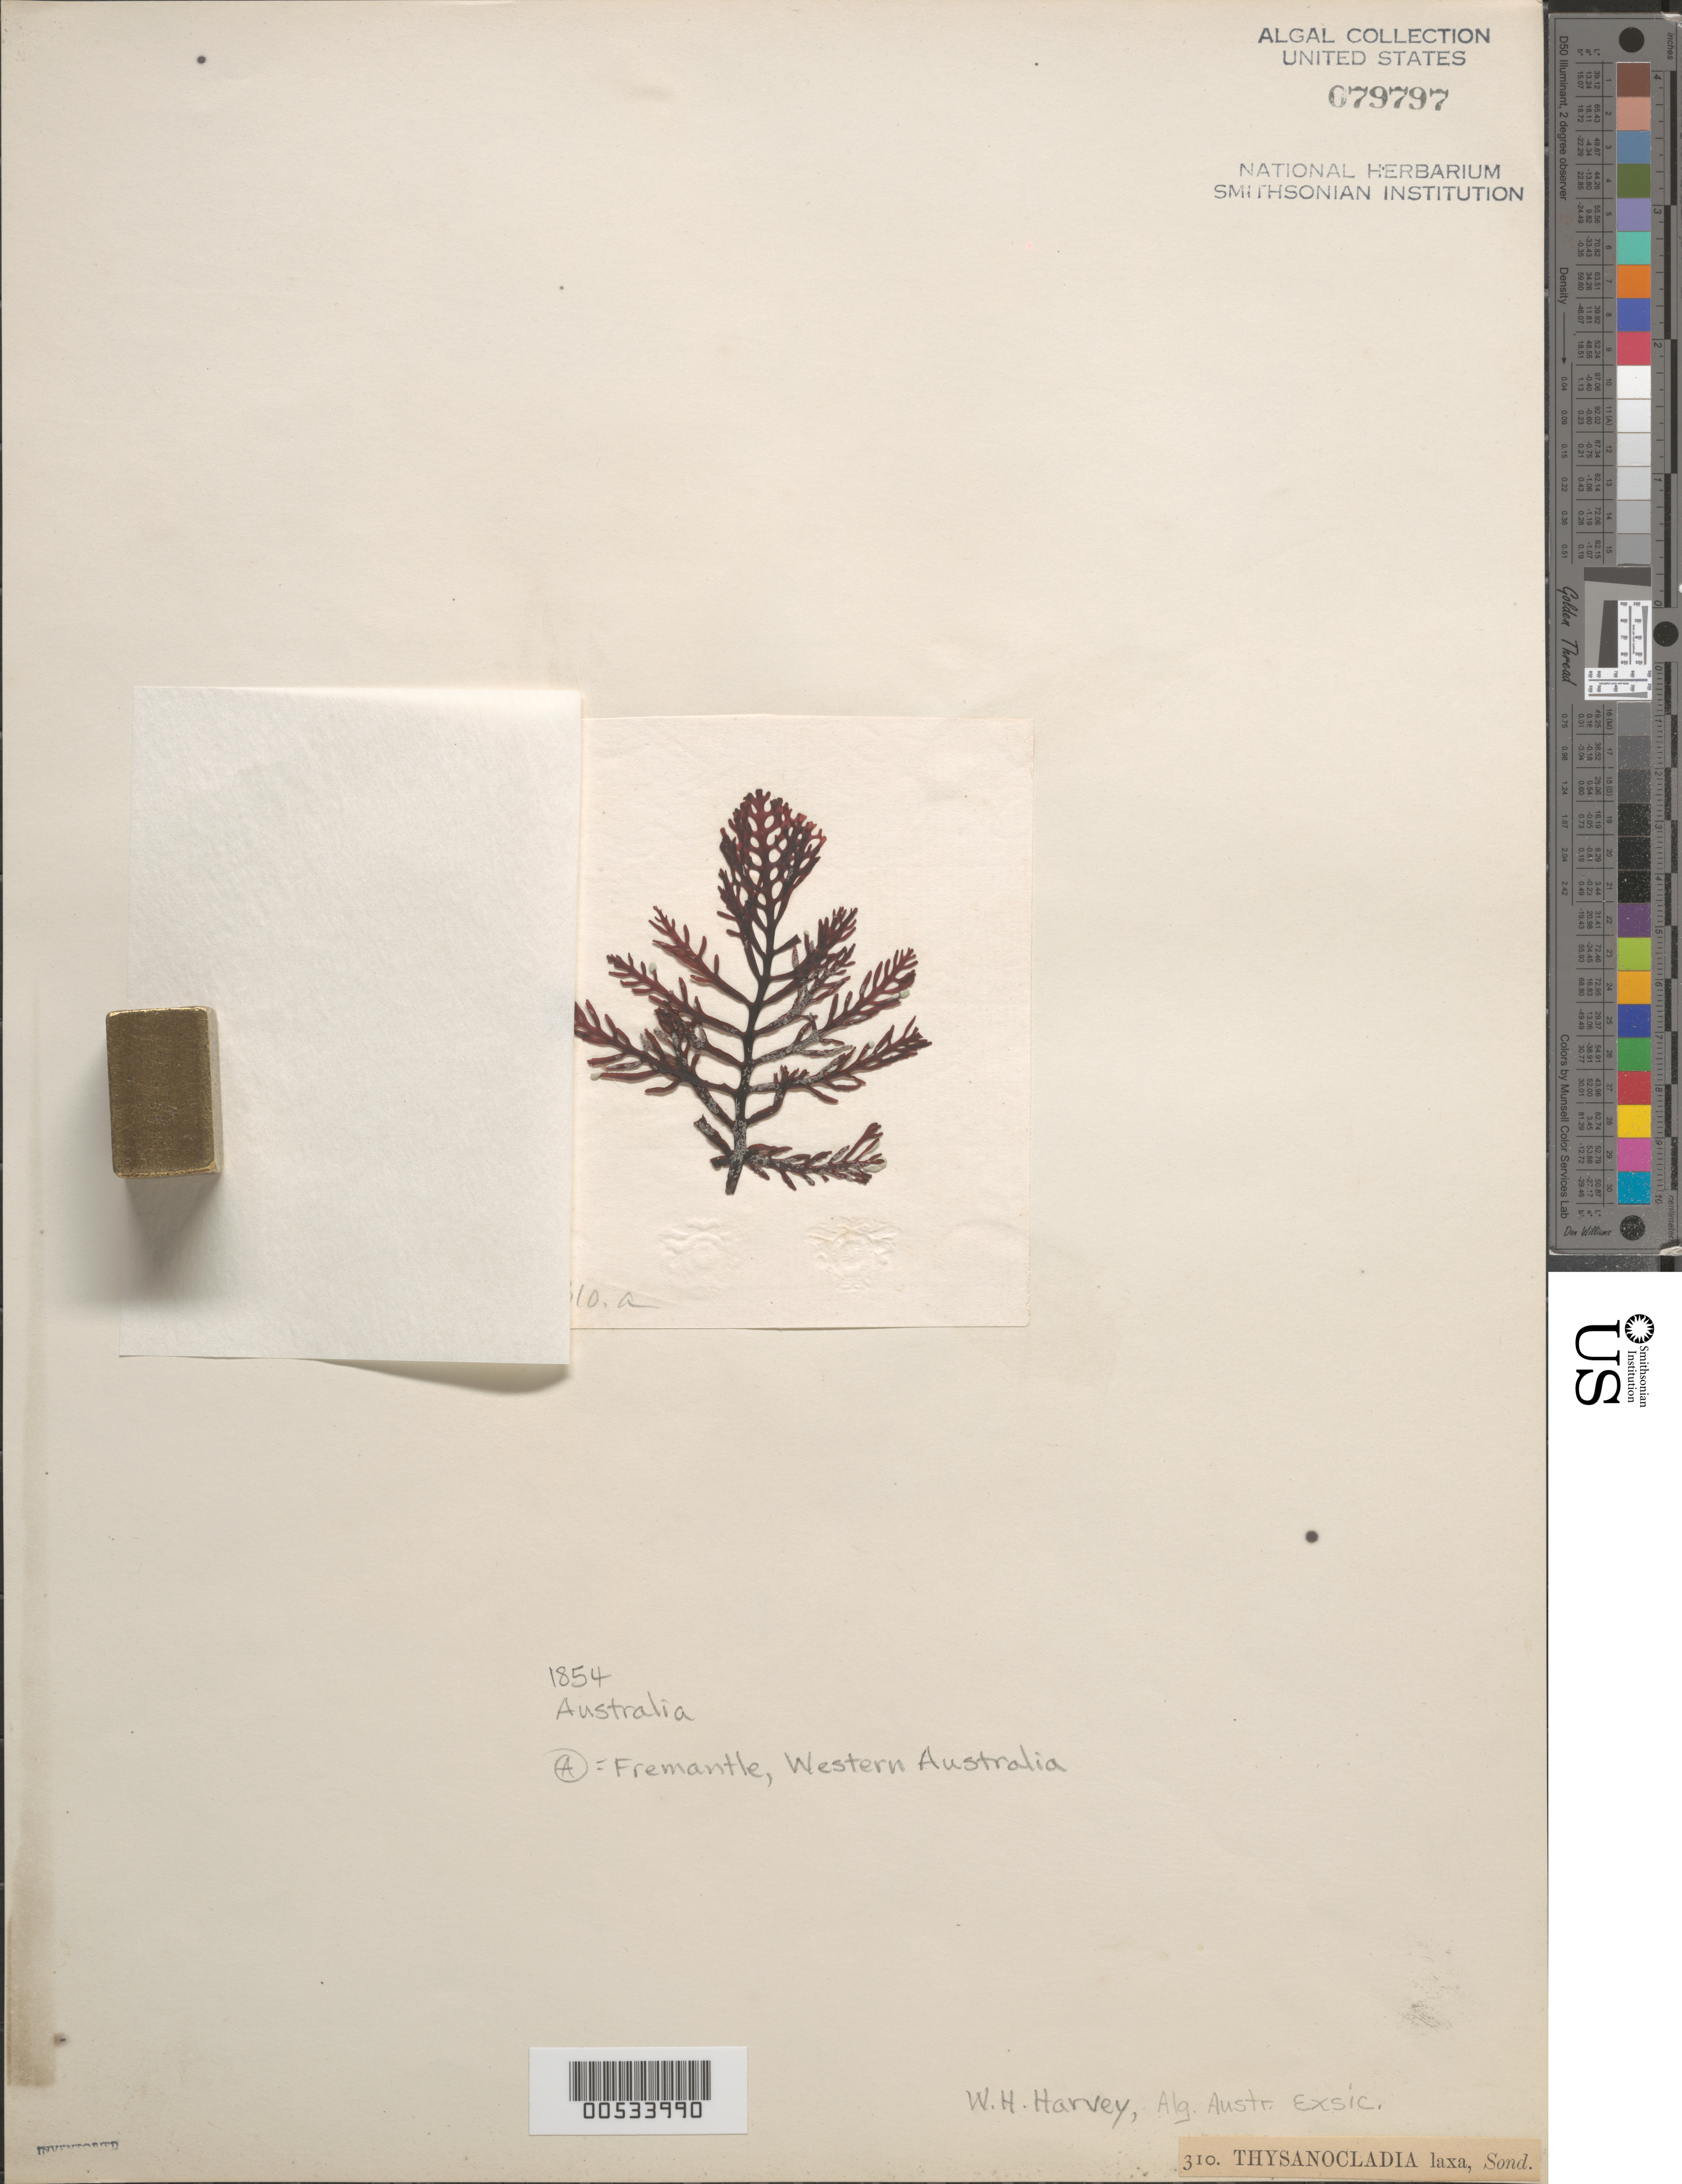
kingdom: Plantae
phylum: Rhodophyta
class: Florideophyceae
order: Gigartinales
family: Solieriaceae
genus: Callophycus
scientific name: Callophycus laxus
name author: (O.G. Sond.) P.C. Silva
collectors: W. Harvey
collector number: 310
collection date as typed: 1854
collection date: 1854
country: Australia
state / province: Western Australia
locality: Fremantle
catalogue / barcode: US 79797